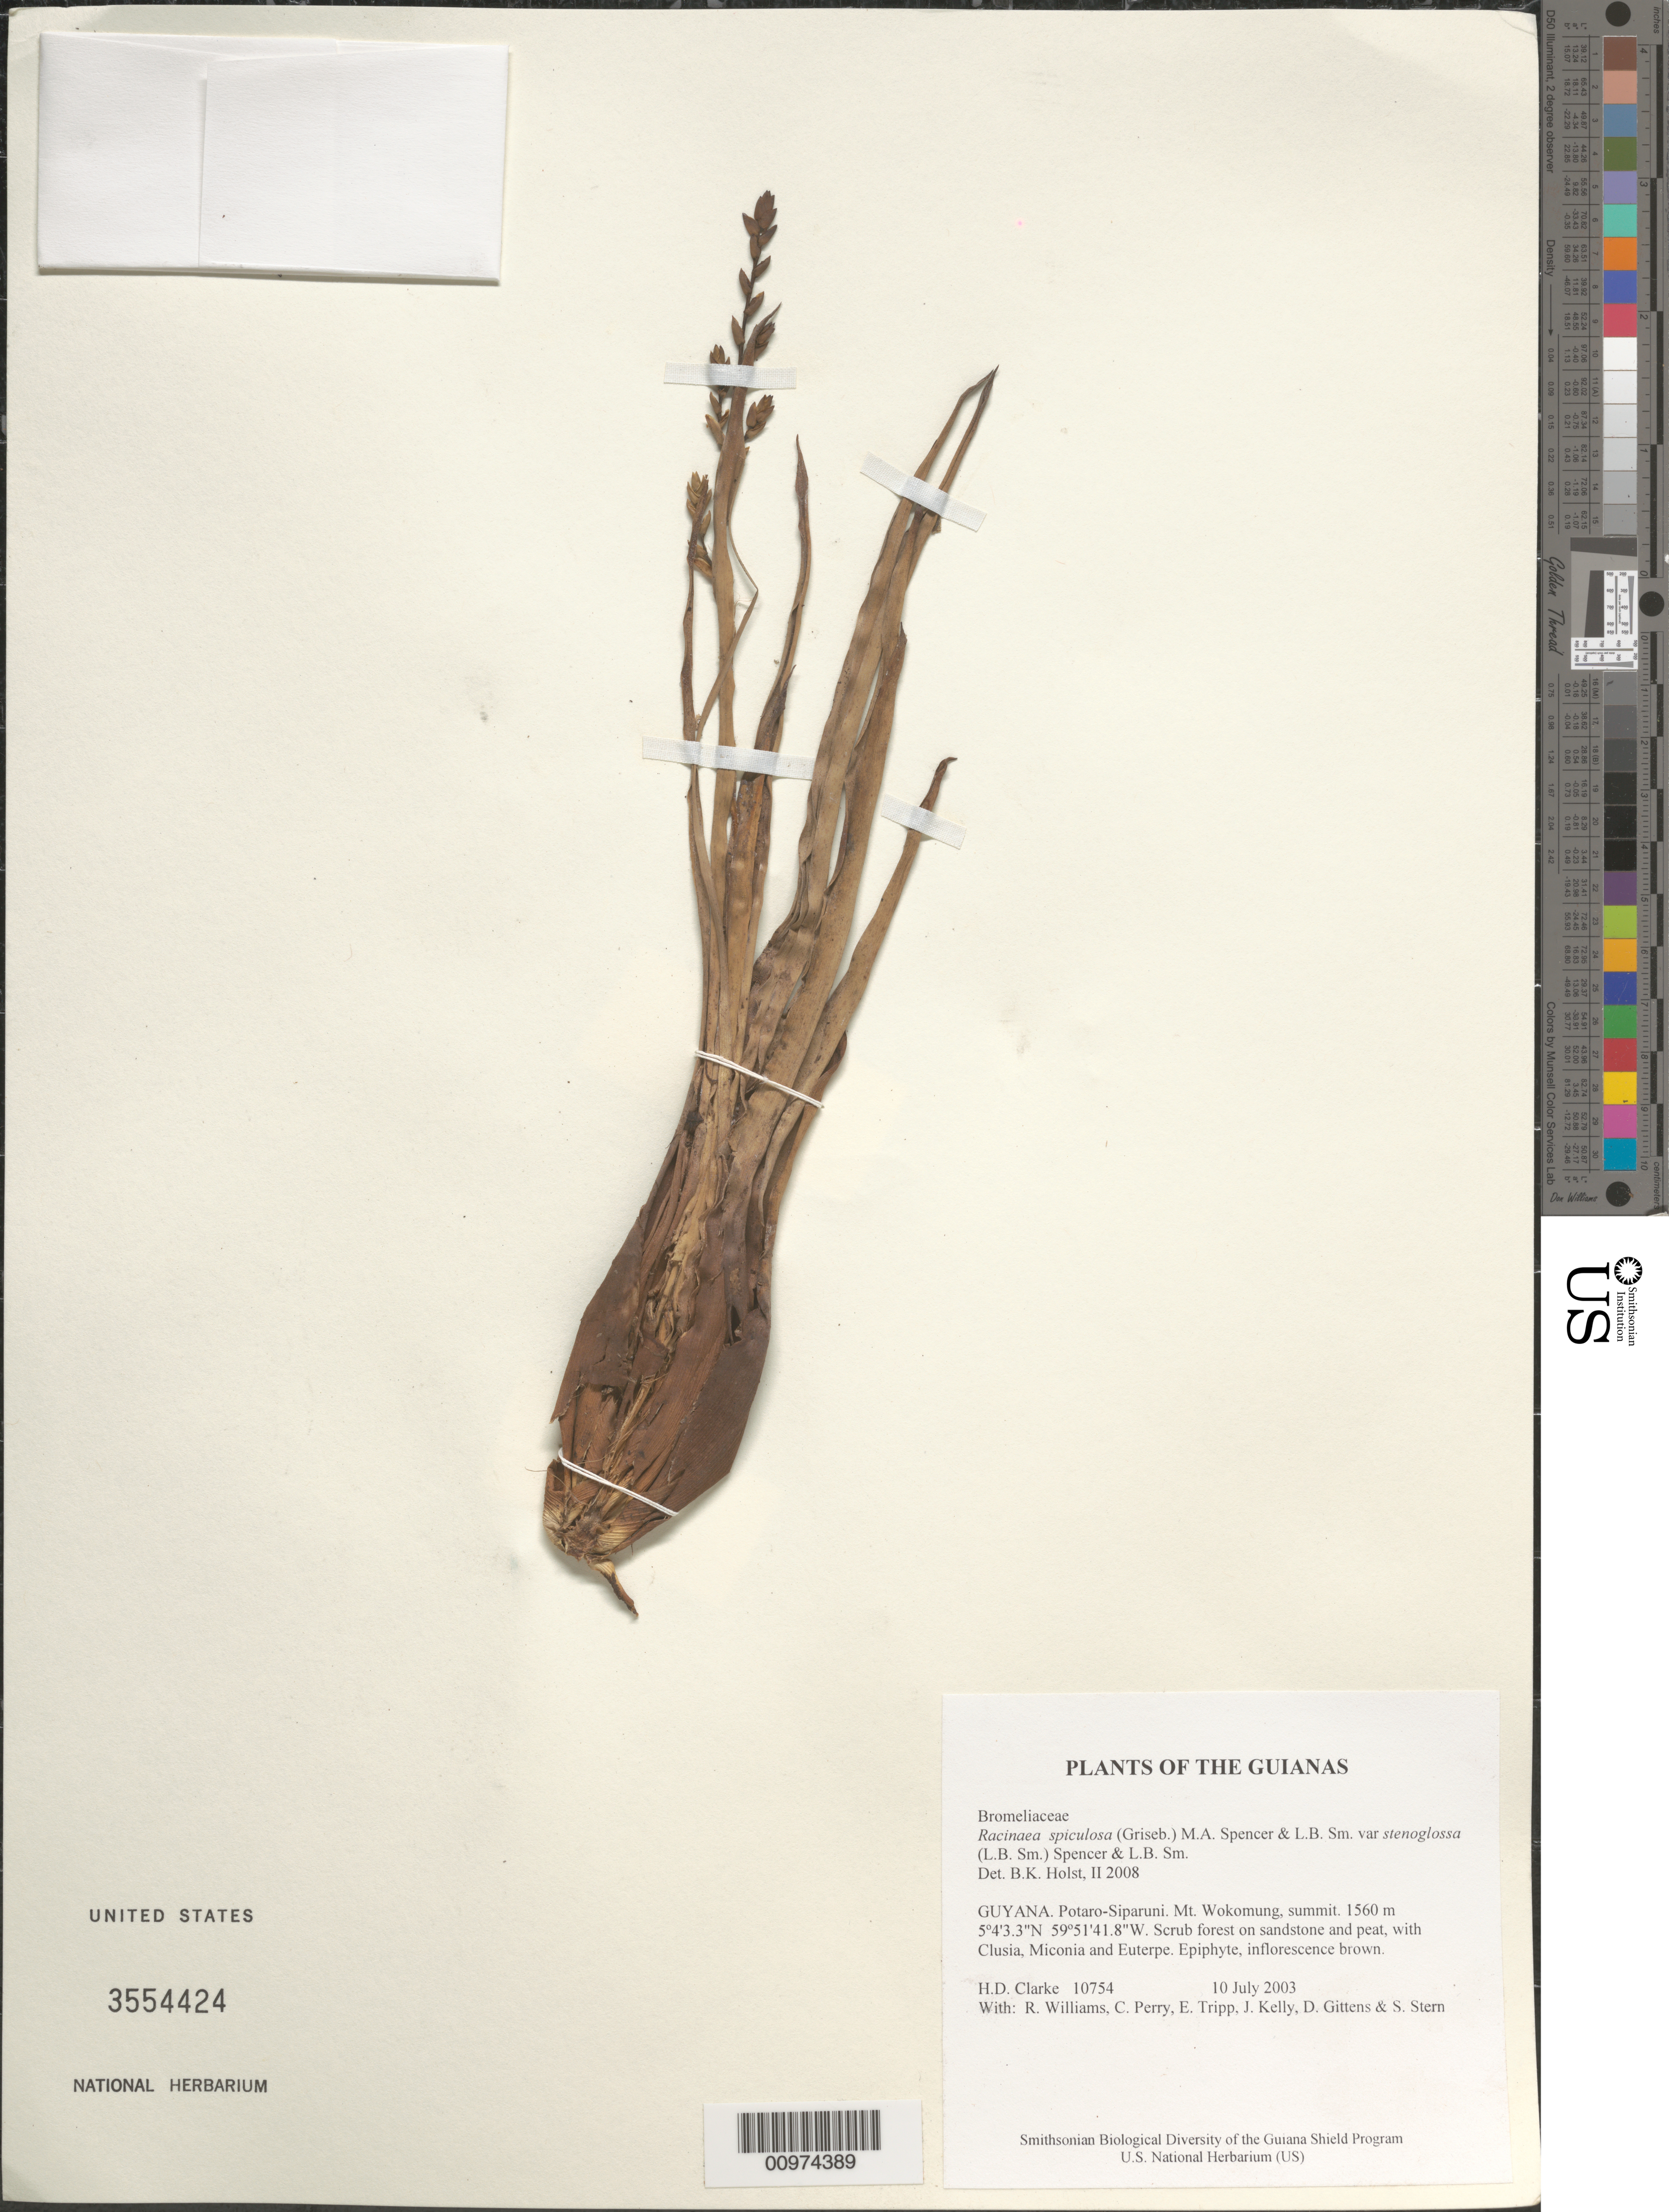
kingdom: Plantae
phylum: Tracheophyta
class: Liliopsida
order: Poales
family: Bromeliaceae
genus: Racinaea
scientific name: Racinaea spiculosa var. stenoglossa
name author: (L.B. Sm.) M.A. Spencer & L.B. Sm.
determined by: Gouda, E. J.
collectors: H. D. Clarke, R. Williams, C. Perry, E. Tripp, J. Kelly, D. Gittens & S. R. Stern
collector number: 10754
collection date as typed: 10 July 2003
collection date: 2003-07-10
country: Guyana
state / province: Potaro-Siparuni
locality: Mt. Wokomung, summit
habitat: Scrub forest on sandstone and peat, with Clusia, Miconia and Euterpe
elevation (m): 1560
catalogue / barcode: US 3554424